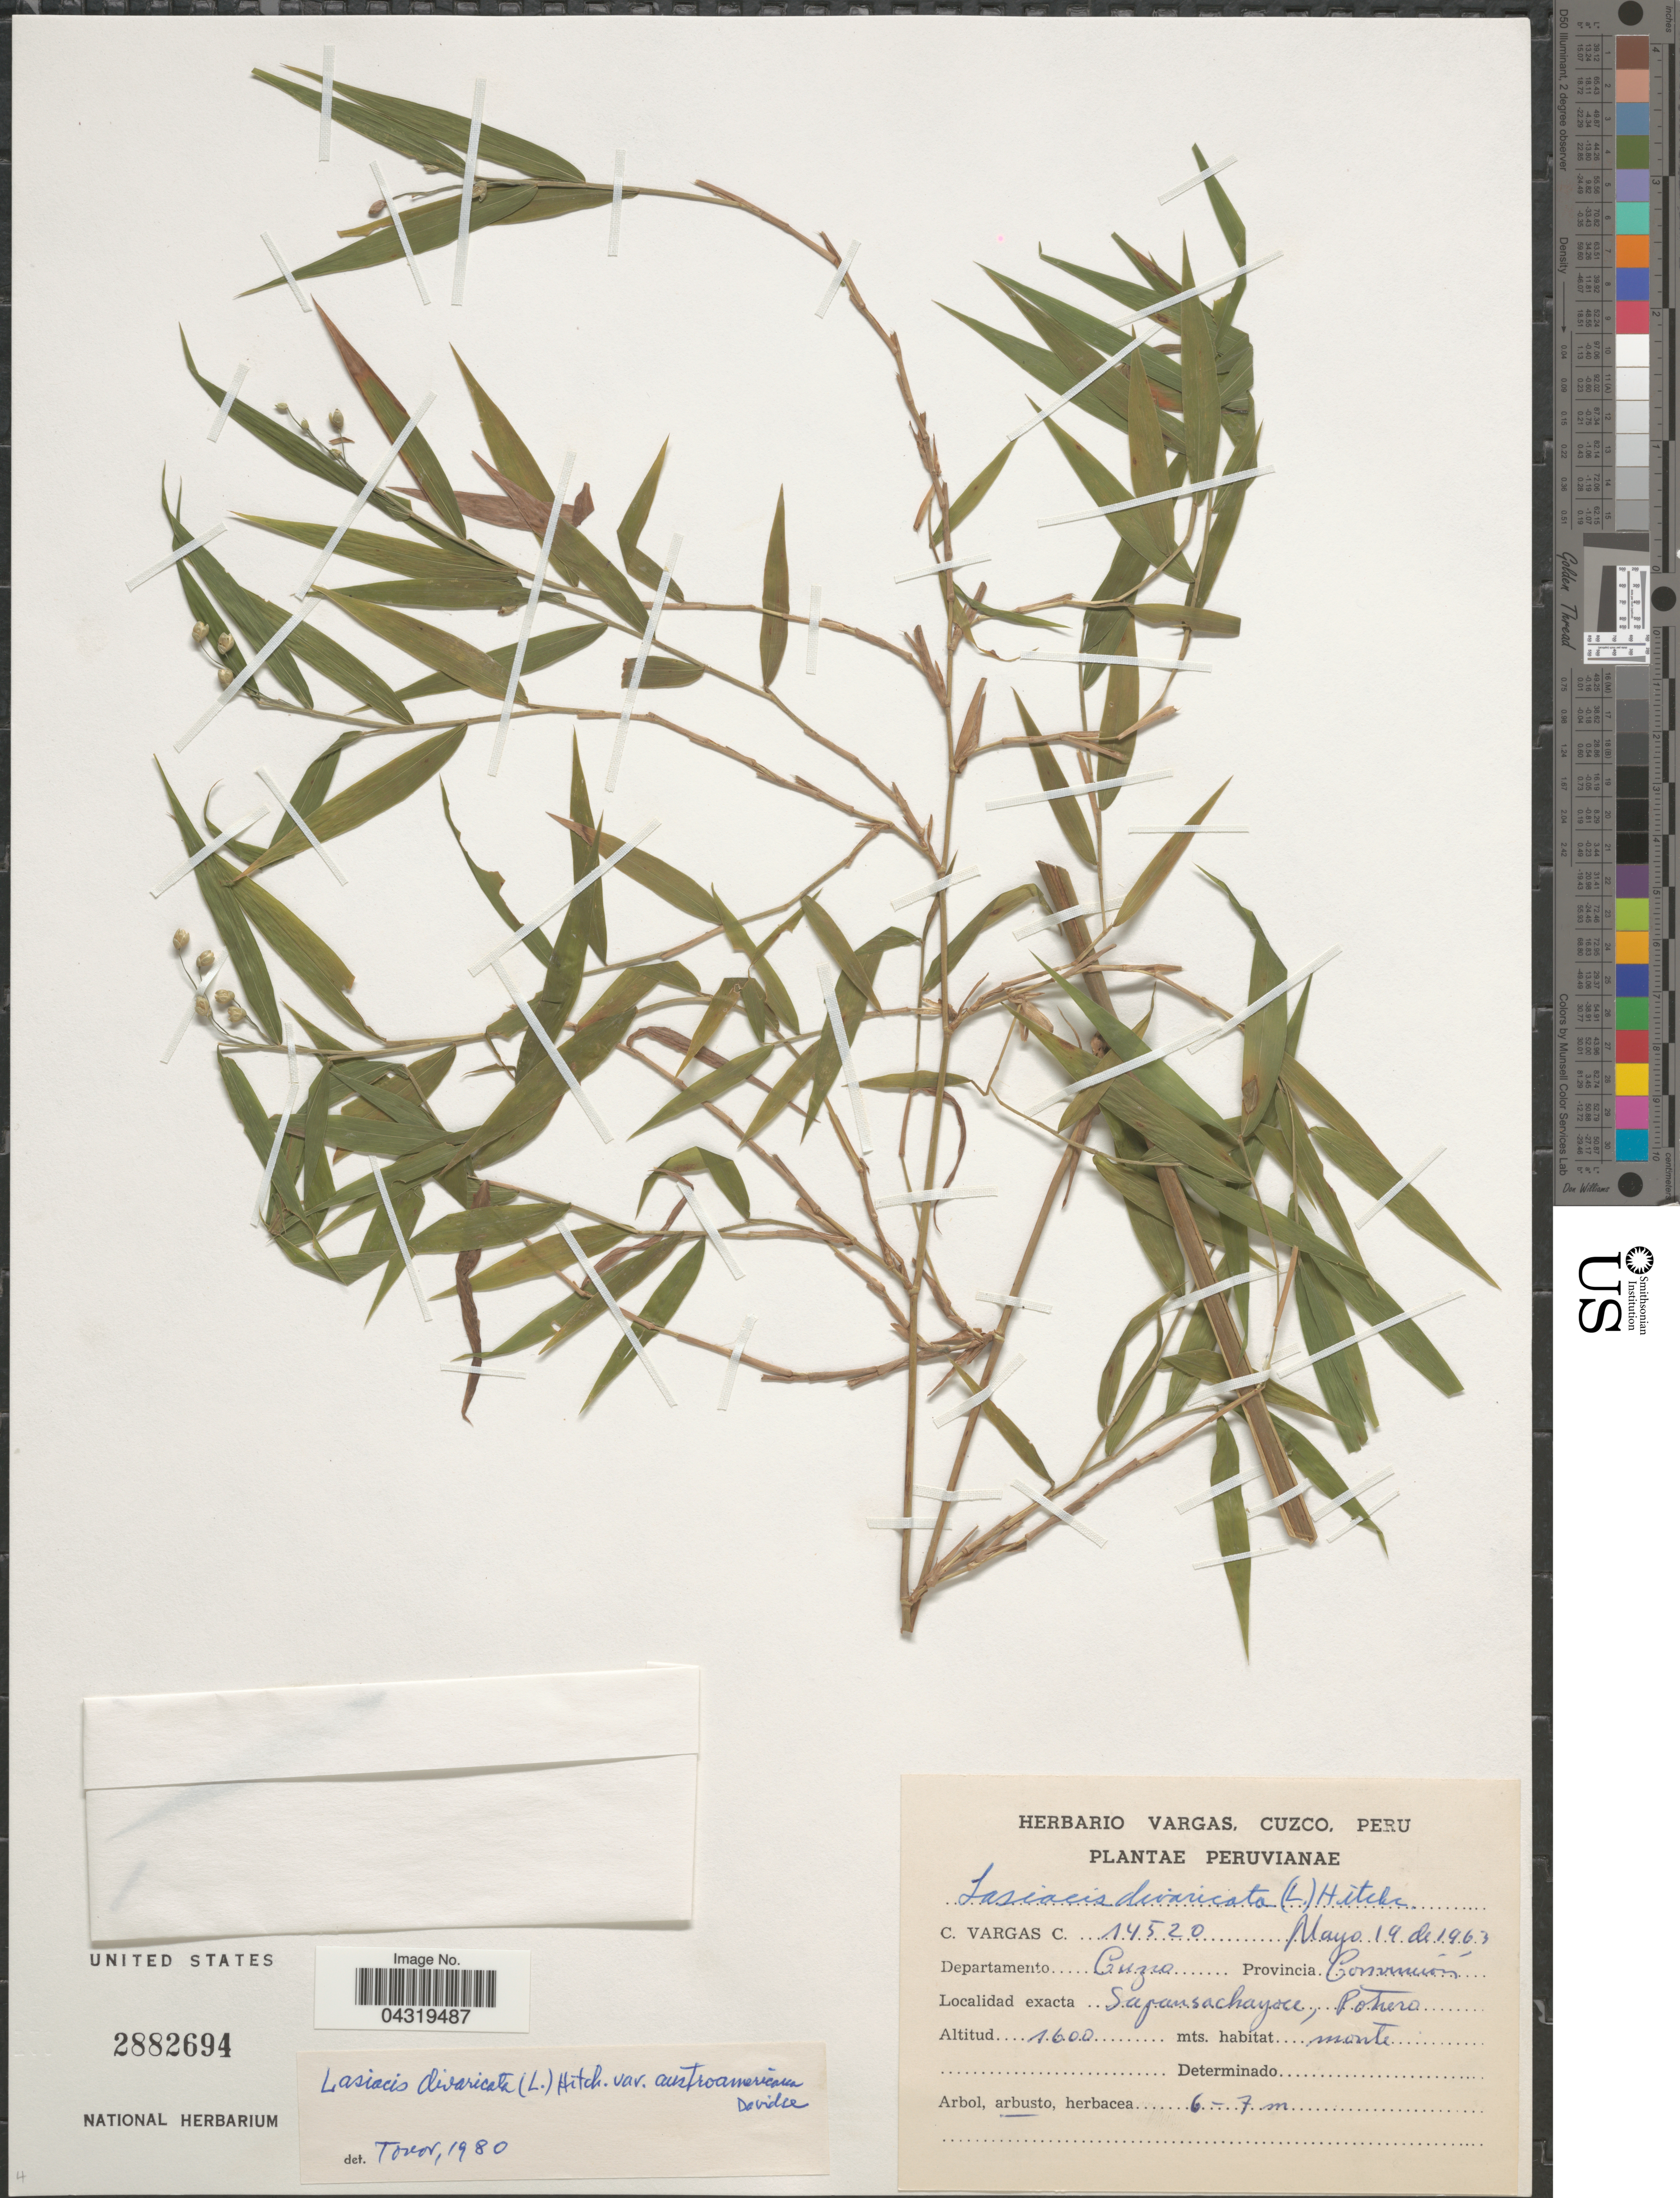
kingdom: Plantae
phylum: Tracheophyta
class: Liliopsida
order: Poales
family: Poaceae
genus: Lasiacis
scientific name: Lasiacis divaricata var. austroamericana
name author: Davidse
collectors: C. Vargas Calderón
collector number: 14520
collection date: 1963-05-19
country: Peru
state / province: Cusco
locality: Departamento Cuzco. Provincia Convención. Sapansachayoce, Potrero.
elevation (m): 1600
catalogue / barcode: US 2882694